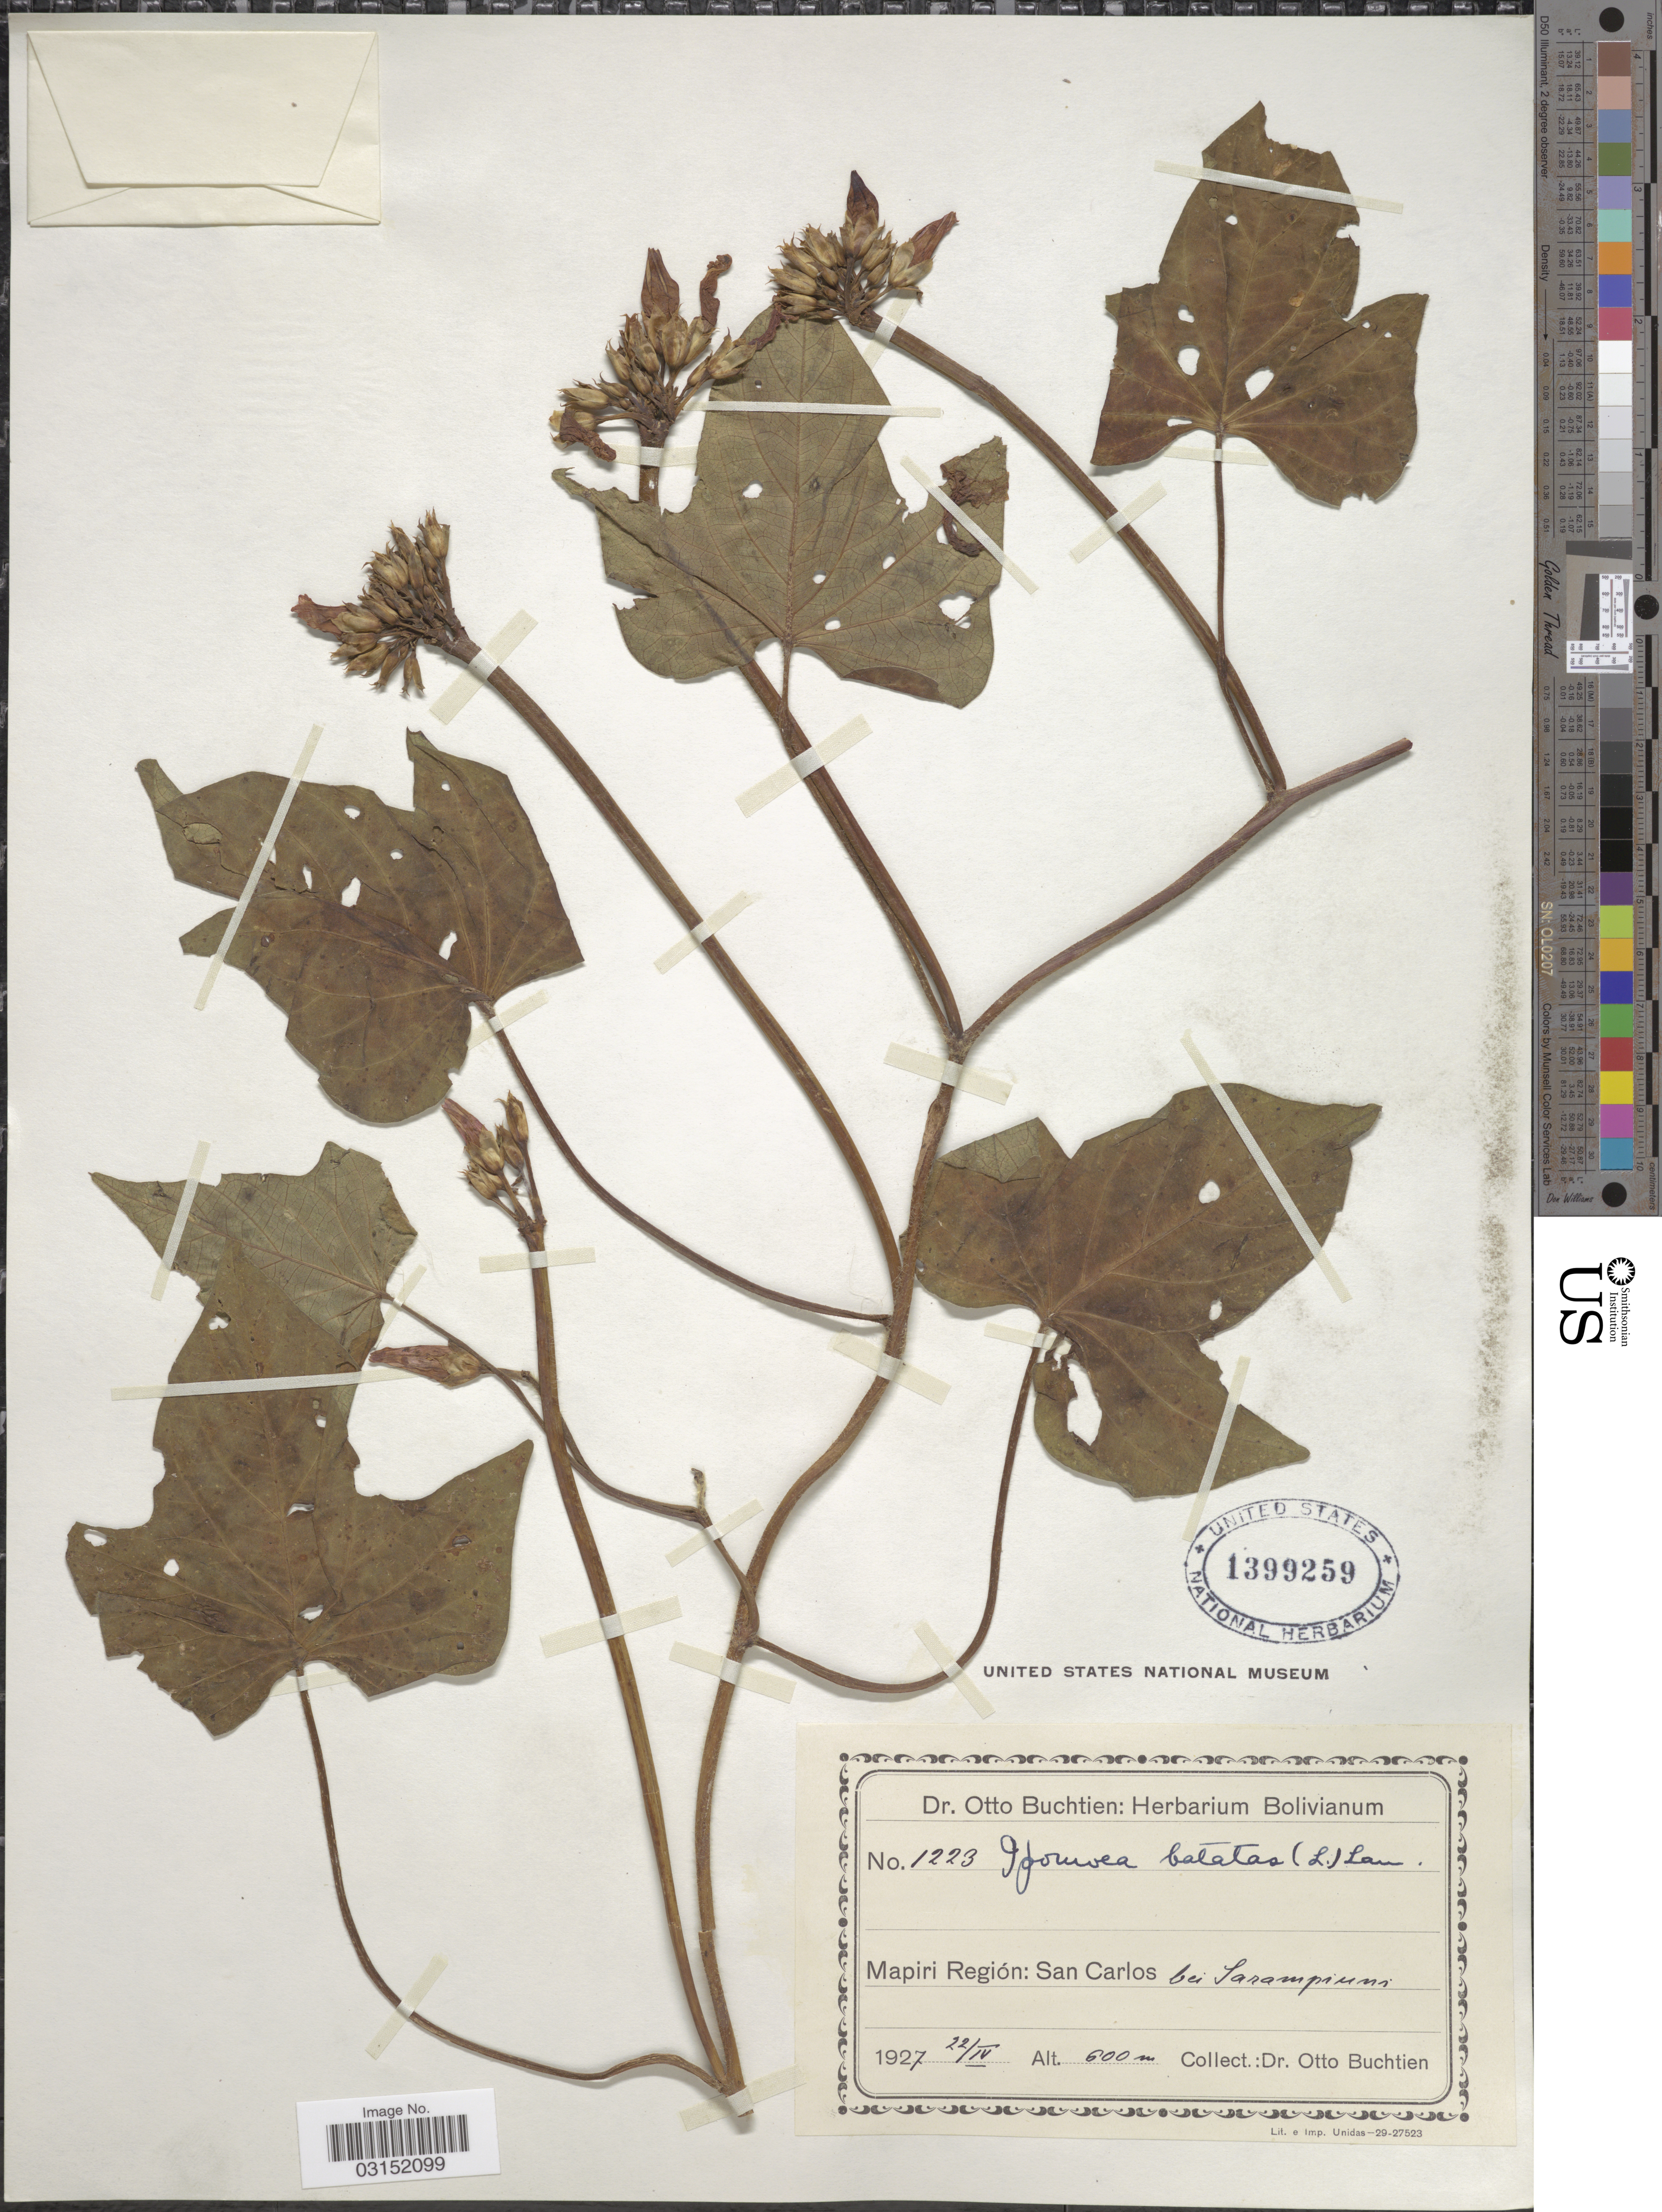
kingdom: Plantae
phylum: Tracheophyta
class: Magnoliopsida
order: Solanales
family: Convolvulaceae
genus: Ipomoea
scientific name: Ipomoea batatas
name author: (L.) Lam.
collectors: O. Buchtien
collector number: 1223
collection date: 1927-04-22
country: Bolivia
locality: Mapiri Región: San Carlos bei Sarampiuni.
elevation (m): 600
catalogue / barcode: US 1399259